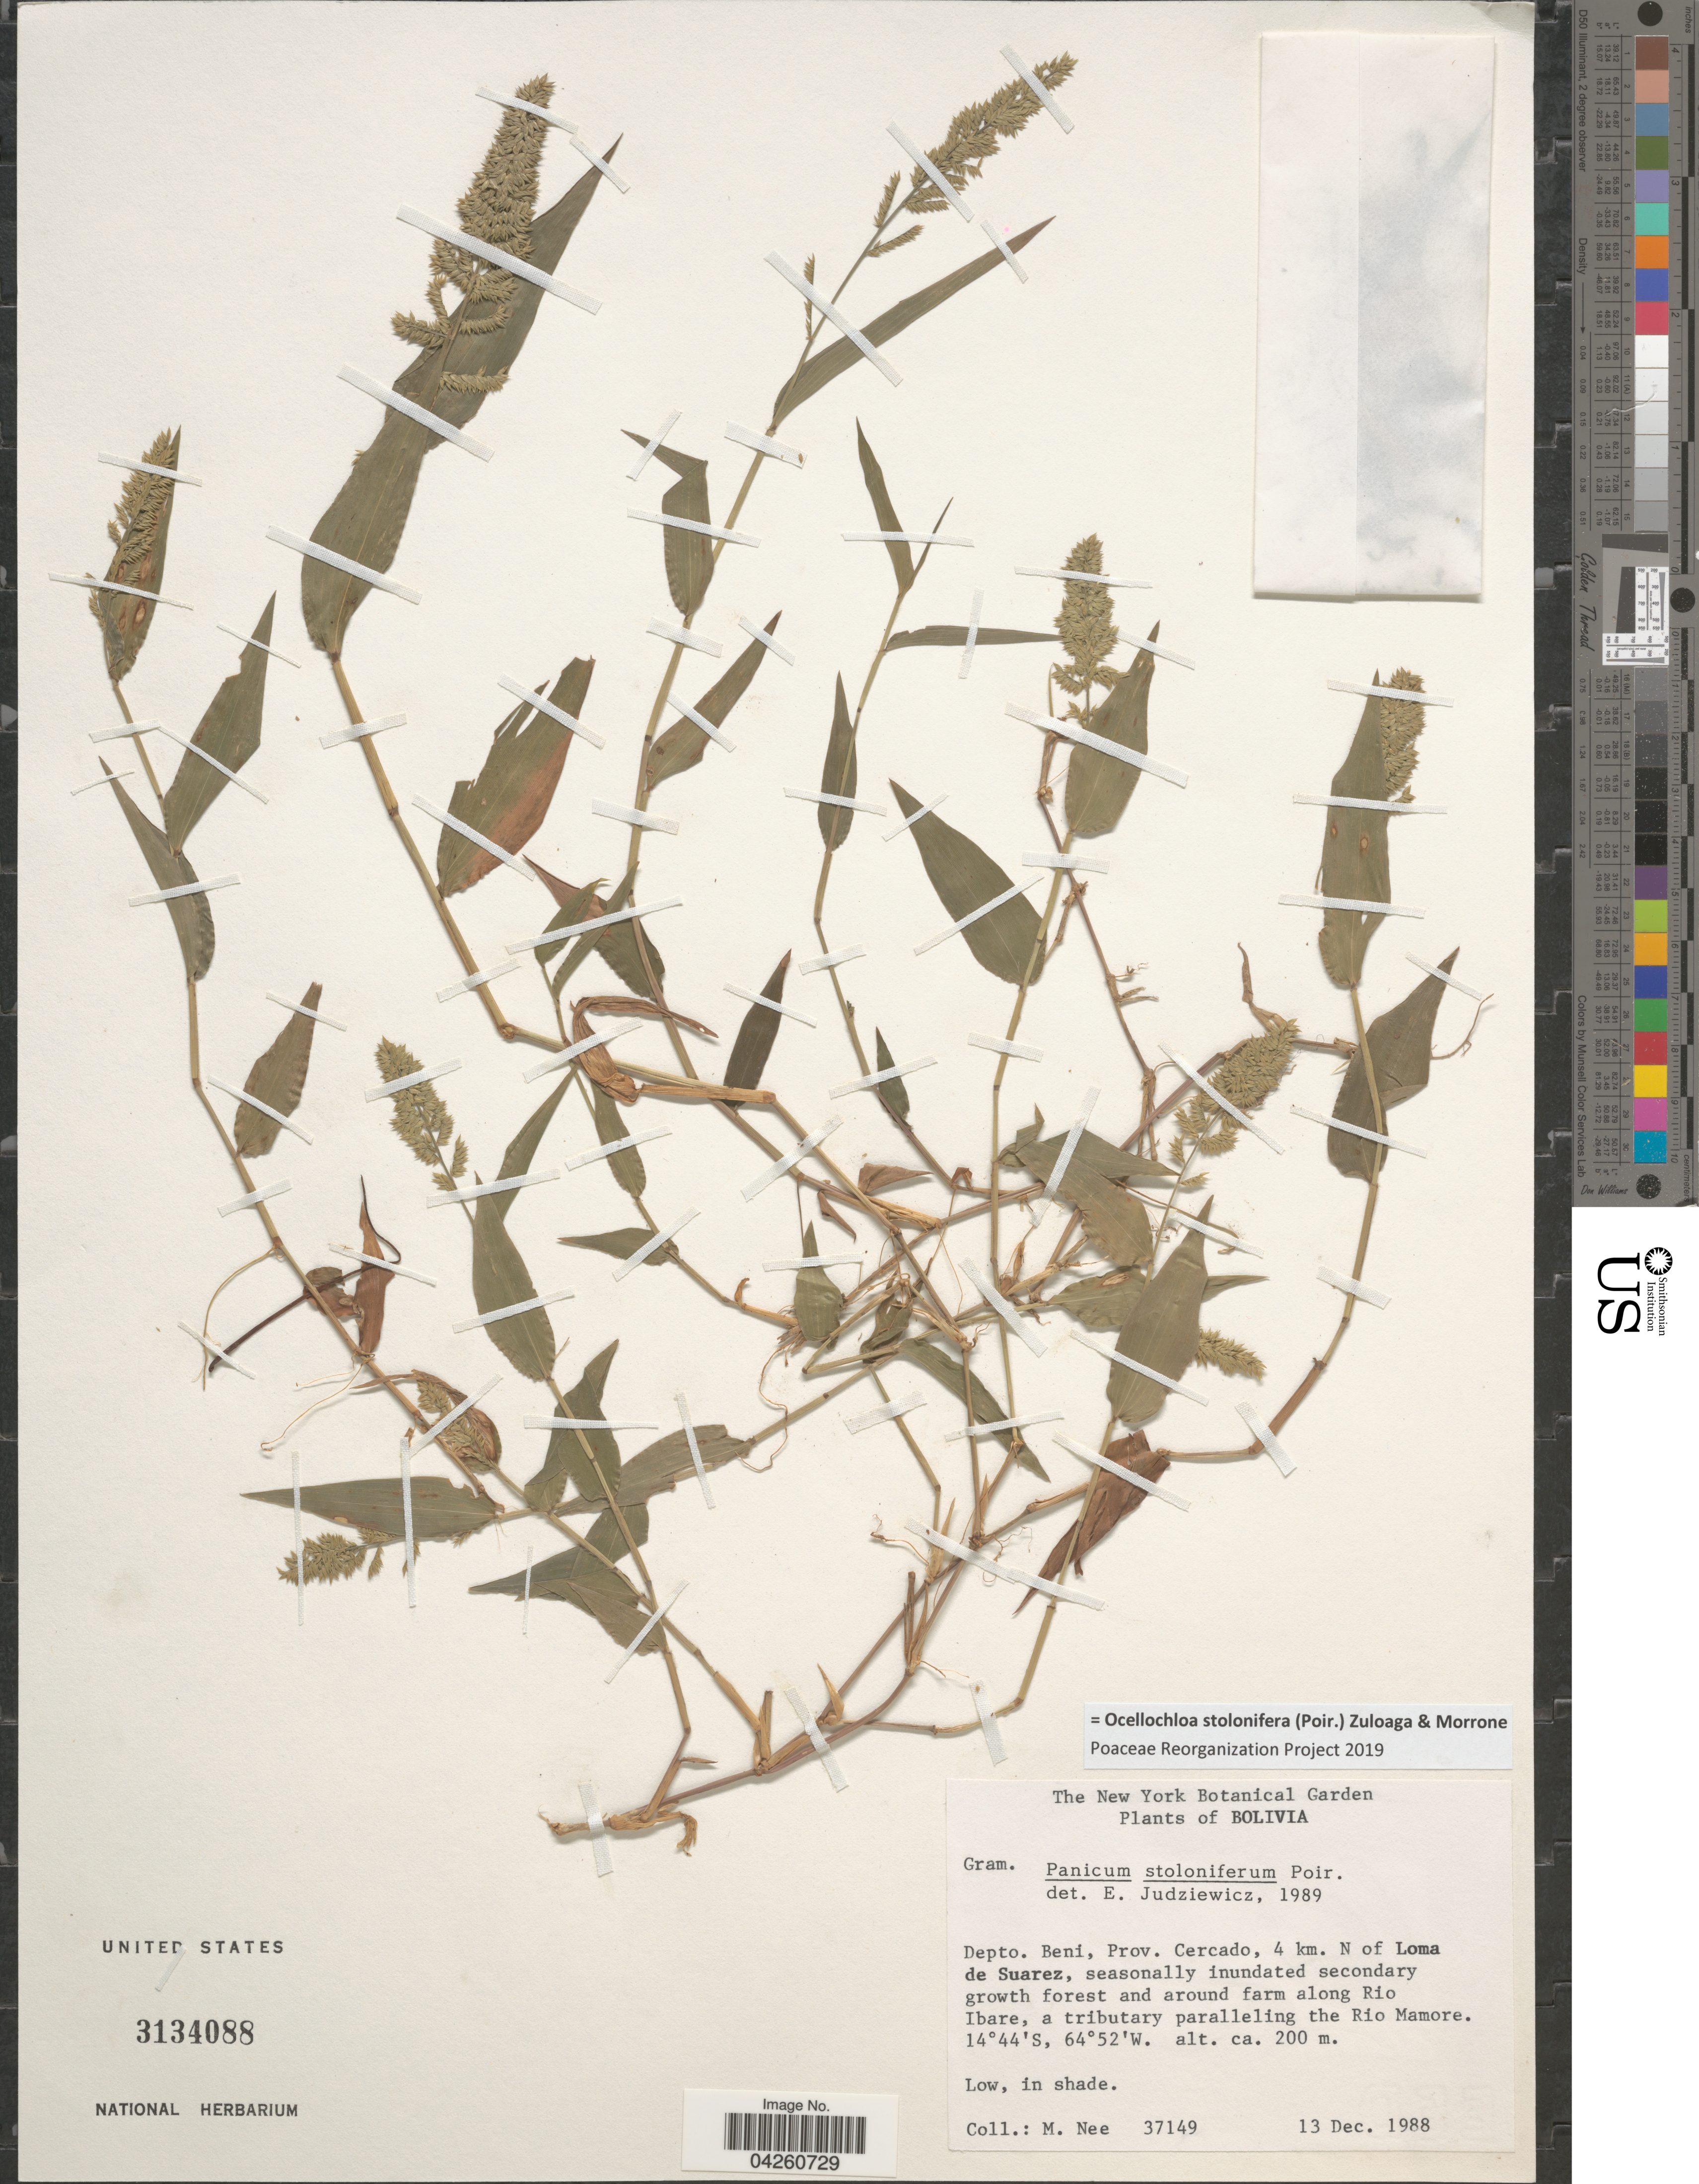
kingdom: Plantae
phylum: Tracheophyta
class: Liliopsida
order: Poales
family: Poaceae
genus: Ocellochloa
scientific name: Ocellochloa stolonifera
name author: (Poir.) Zuloaga & Morrone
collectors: M. Nee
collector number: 37149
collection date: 1988-12-13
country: Bolivia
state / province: Beni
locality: Depto. Beni, Prov. Cercado, 4 km. N of Loma de Suarez, seasonally inundated secondary growth forest and around farm along Rio Ibare, a tributary paralleling the Rio Mamore.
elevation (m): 200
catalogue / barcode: US 3134088